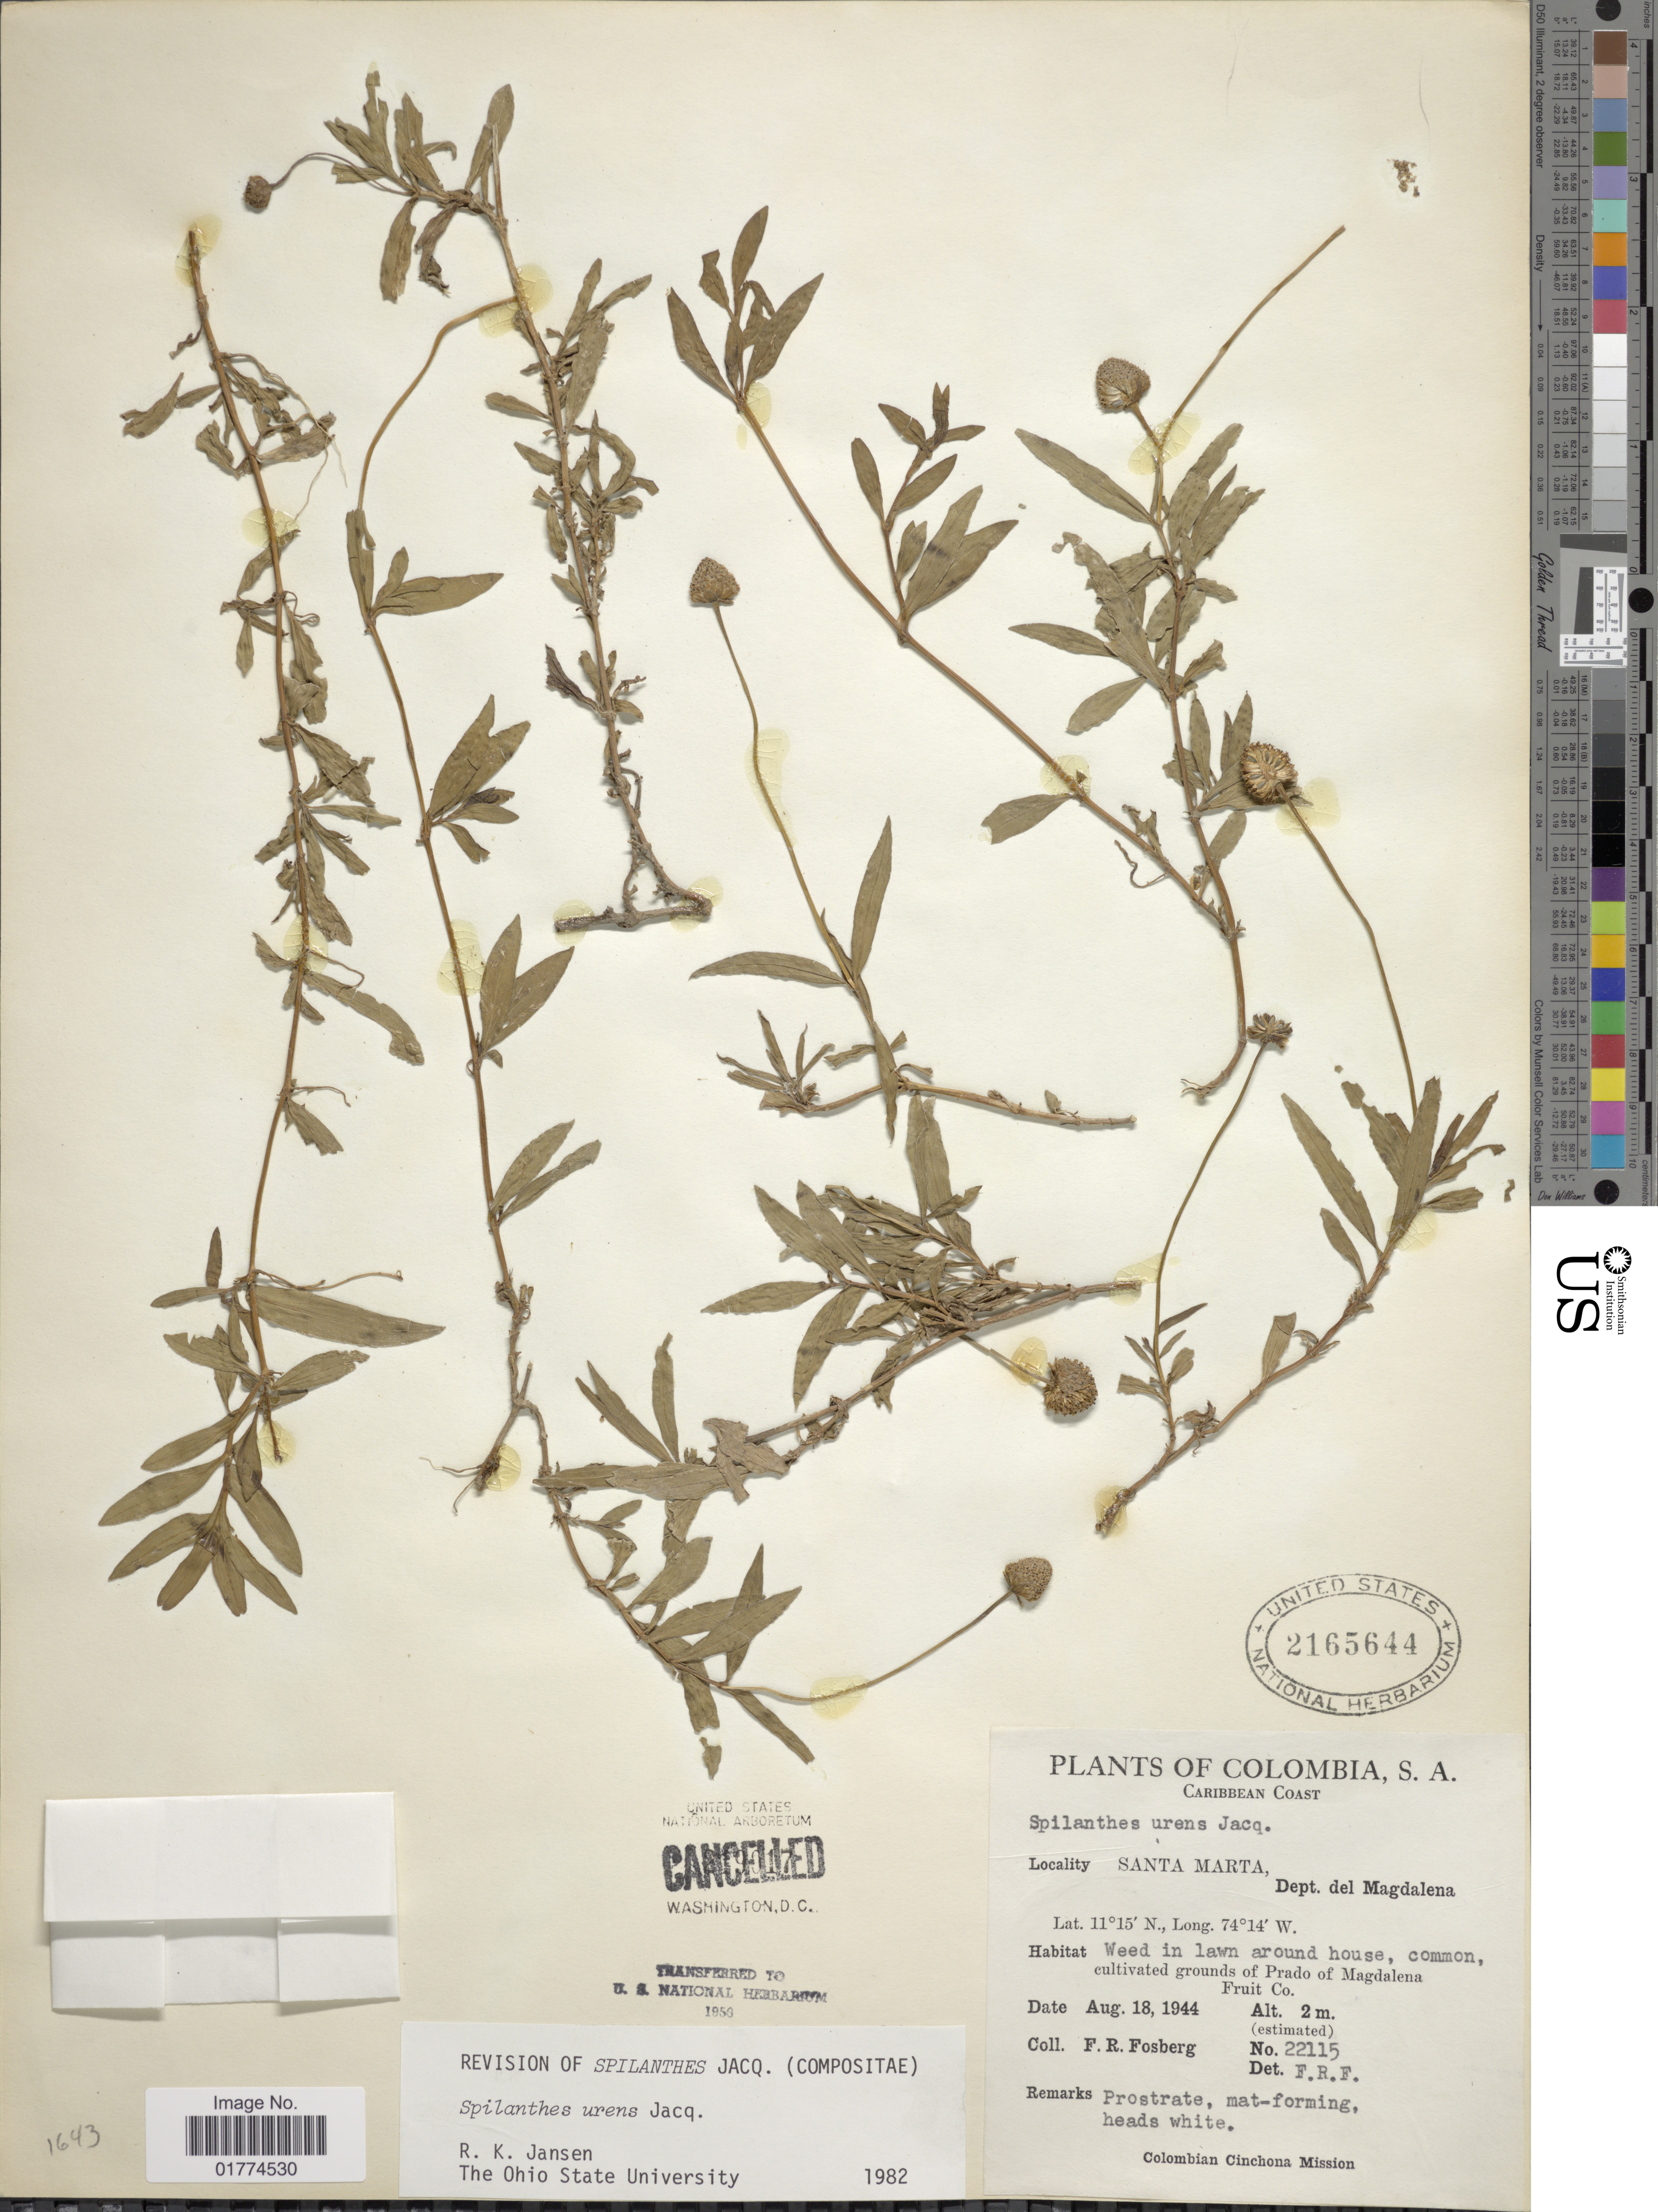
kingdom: Plantae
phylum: Tracheophyta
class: Magnoliopsida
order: Asterales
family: Asteraceae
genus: Spilanthes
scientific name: Spilanthes urens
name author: Jacq.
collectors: F. R. Fosberg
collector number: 22115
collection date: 1944-08-18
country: Colombia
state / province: Magdalena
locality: Caribbean Coast. Santa Marta, cultivated grounds of Prado of Magdalena Fruit Co.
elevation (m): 2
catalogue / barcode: US 2165644